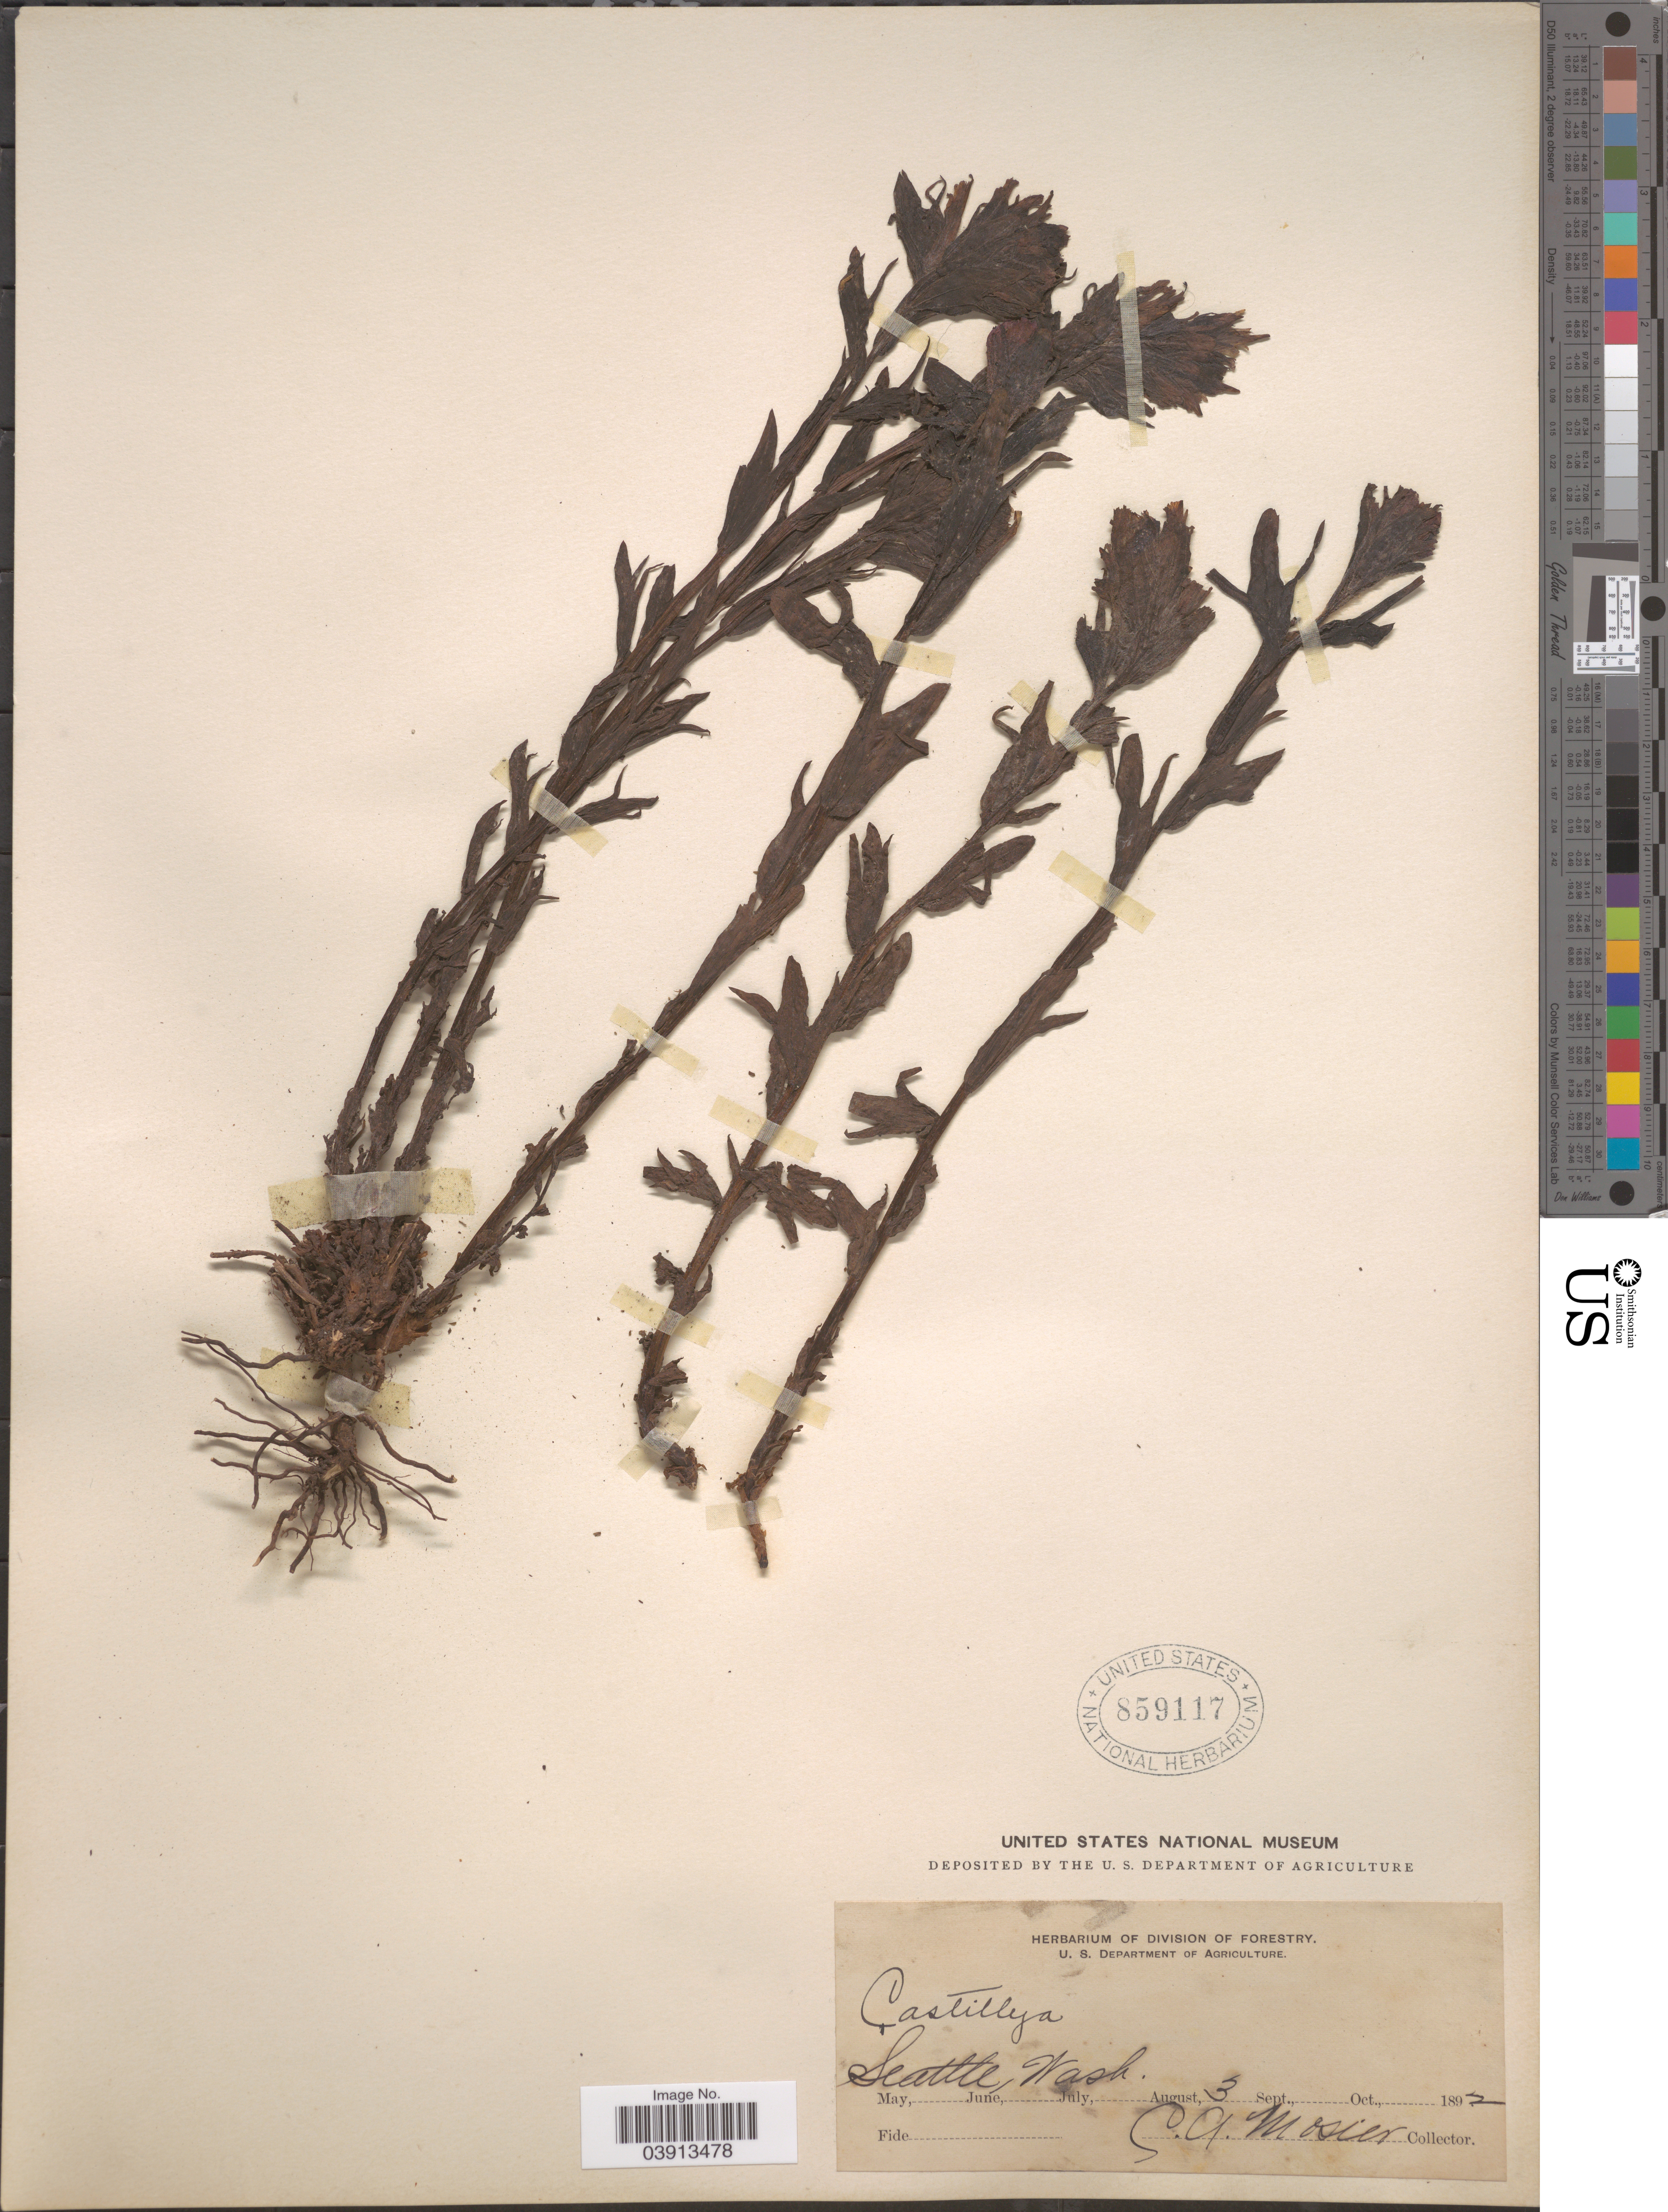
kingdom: Plantae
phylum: Tracheophyta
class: Magnoliopsida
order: Lamiales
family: Orobanchaceae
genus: Castilleja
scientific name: Castilleja parviflora var. oreopola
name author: (Greenm.) Ownbey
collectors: C. A. Mosier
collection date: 1892-08-03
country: United States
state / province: Washington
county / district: King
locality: Seattle.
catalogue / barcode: US 859117